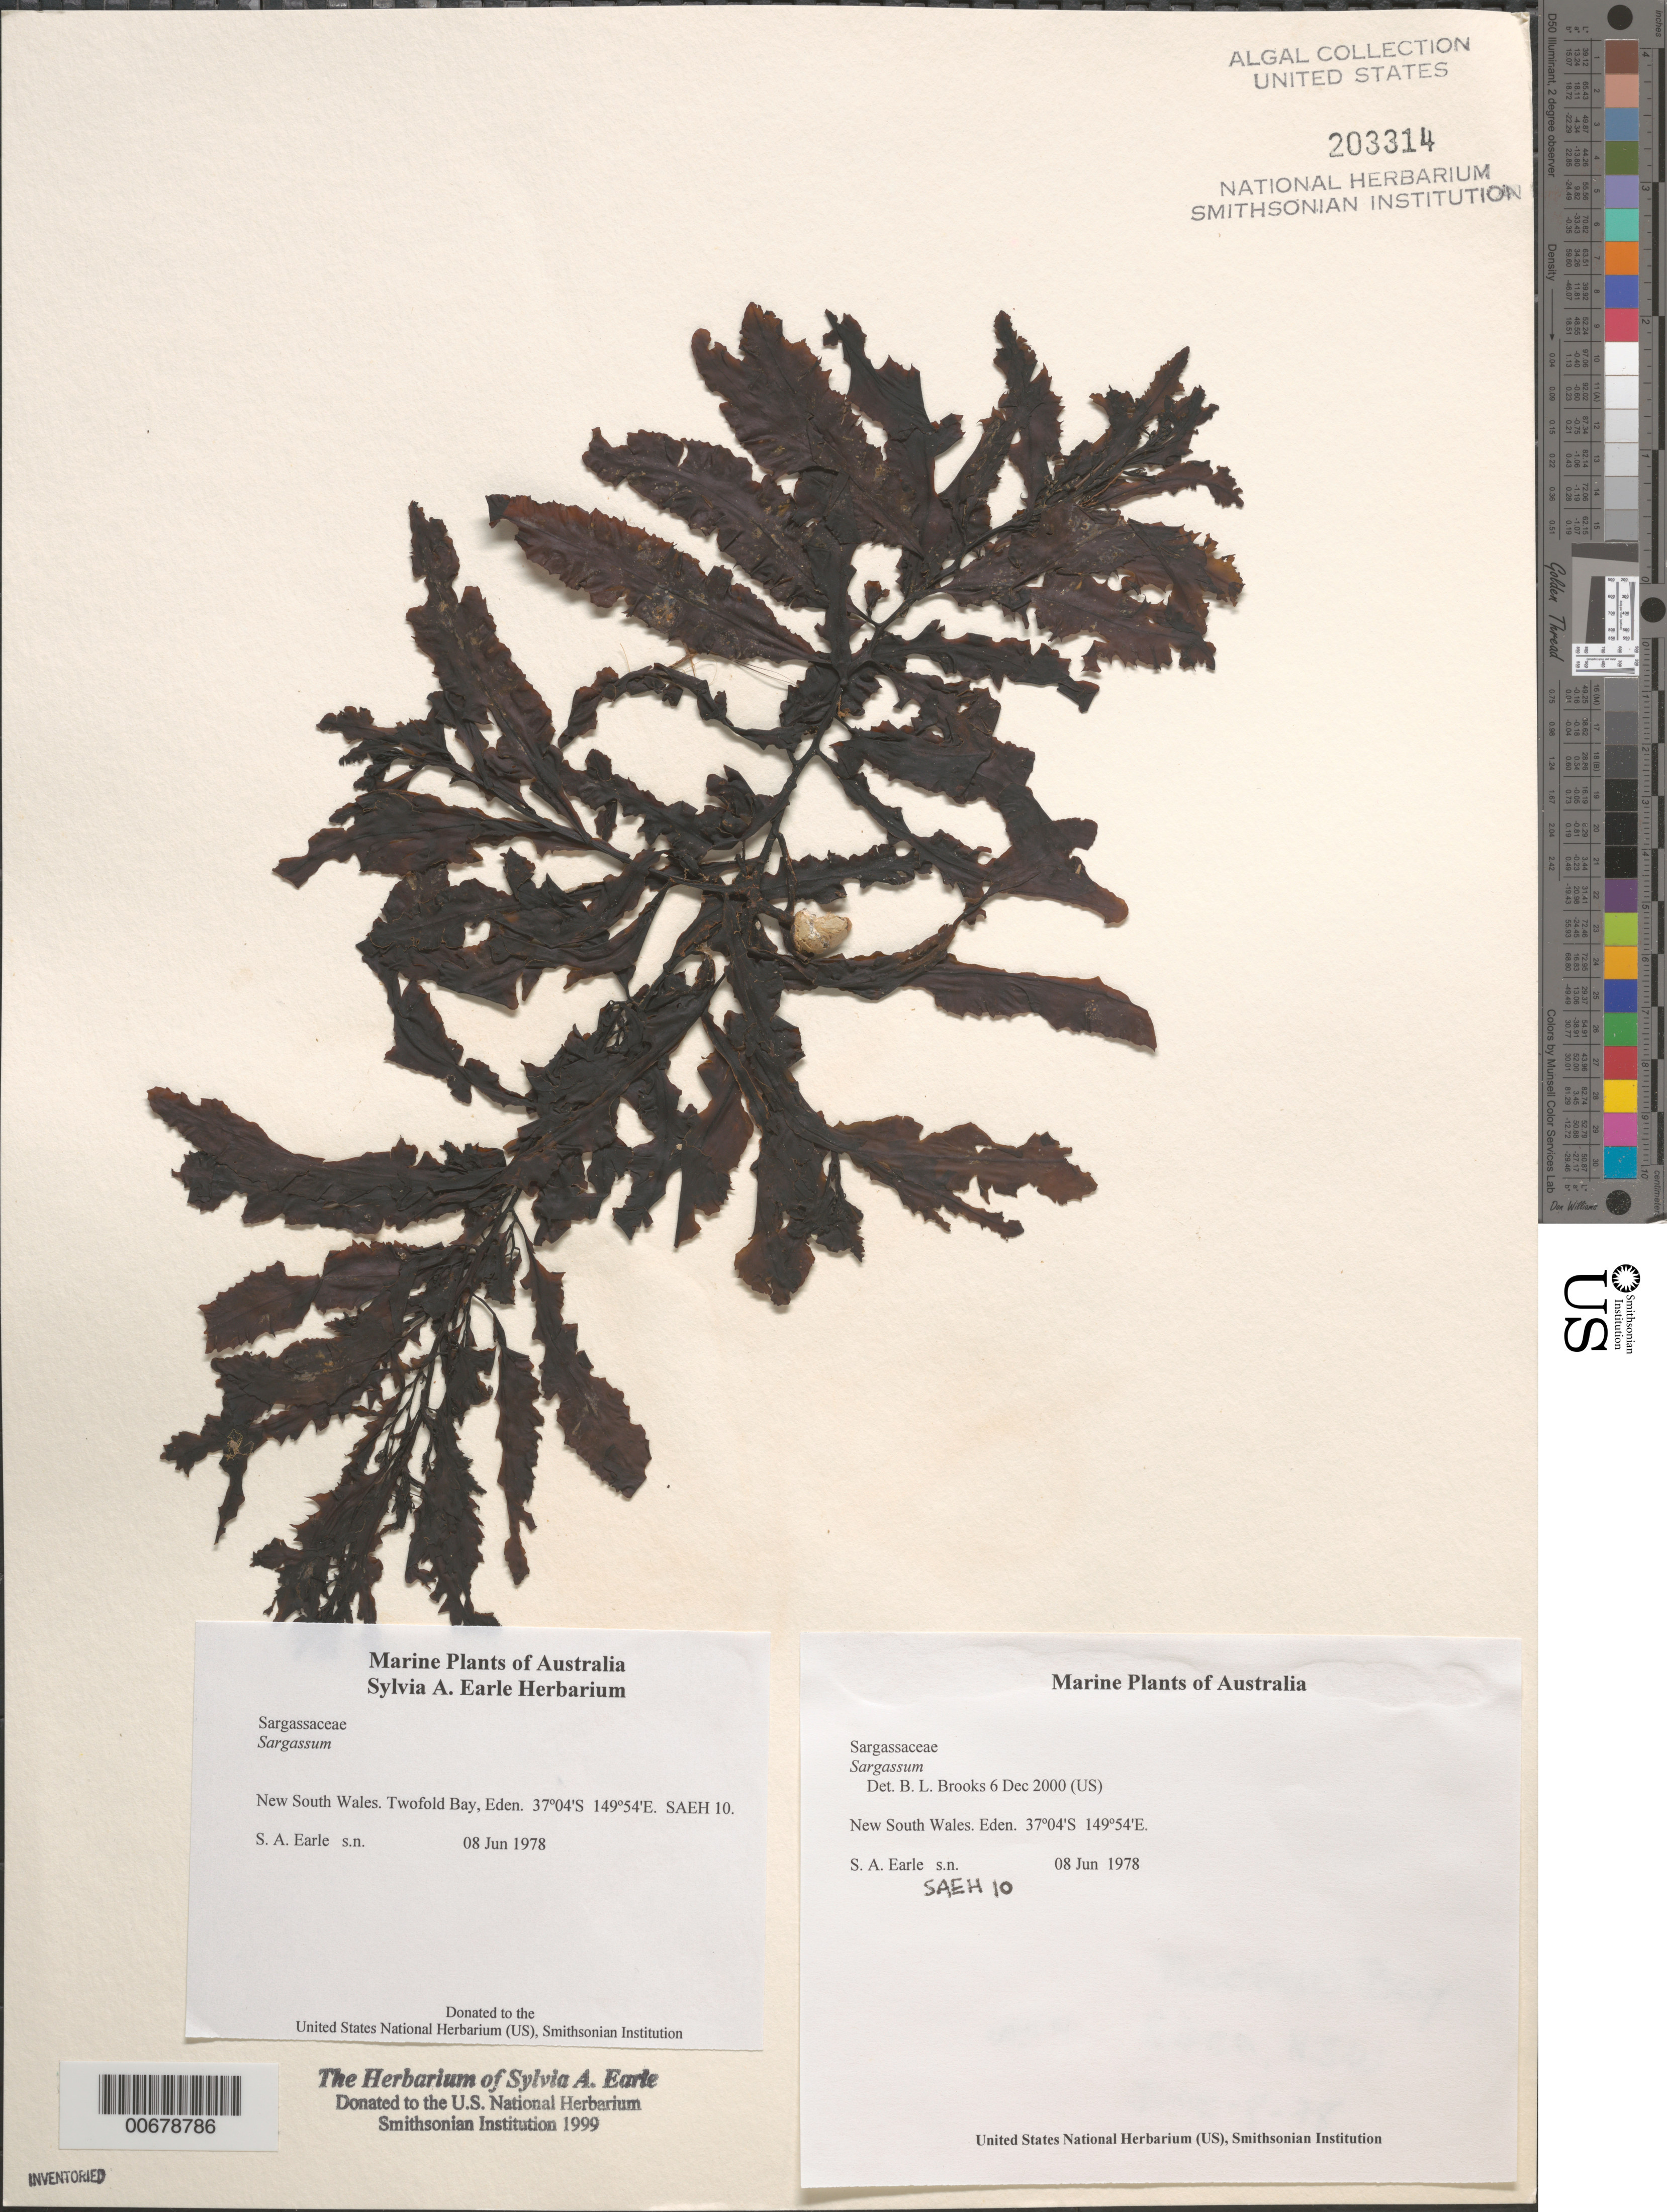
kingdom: Chromista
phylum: Ochrophyta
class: Phaeophyceae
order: Fucales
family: Sargassaceae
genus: Sargassum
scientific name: Sargassum sp.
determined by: Brooks, B. L., (BOT), Smithsonian Institution - National Museum of Natural History (UNITED STATES)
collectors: S. A. Earle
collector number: SAEH 10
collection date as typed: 08 Jun 1978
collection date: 1978-06-08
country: Australia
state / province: New South Wales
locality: Eden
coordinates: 37 04' S, 149 54' E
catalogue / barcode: US 203314